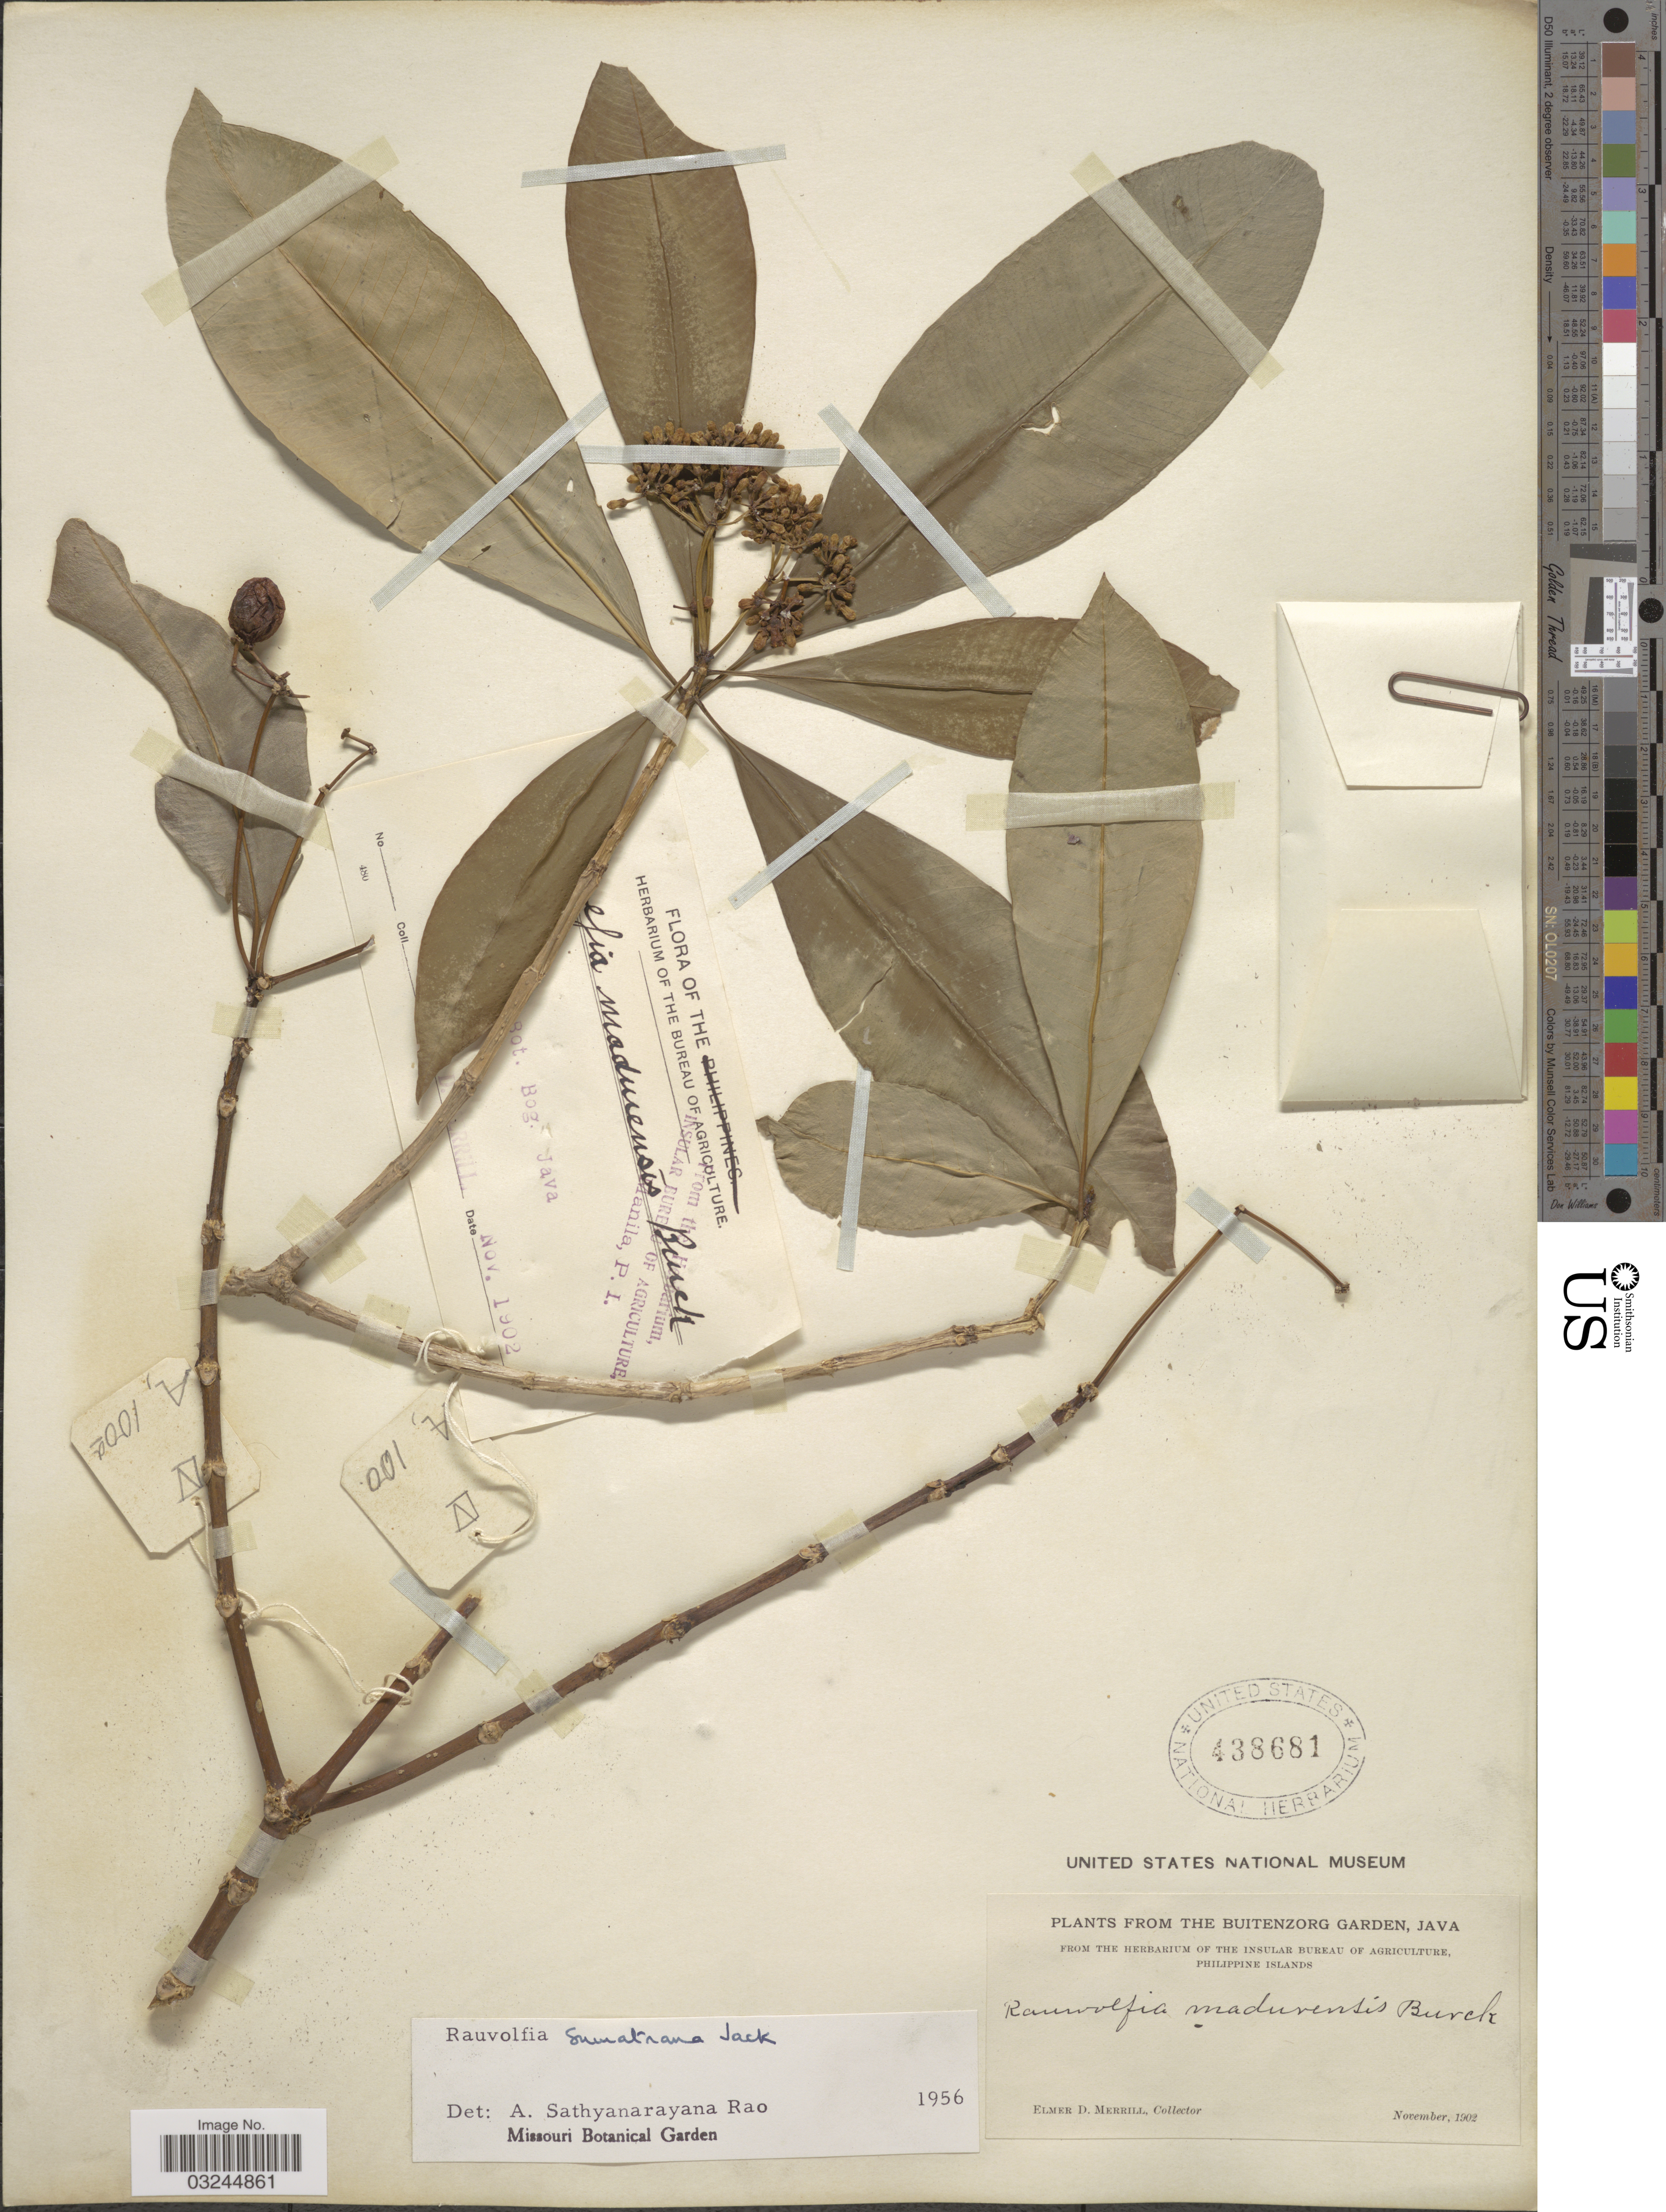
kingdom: Plantae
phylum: Tracheophyta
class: Magnoliopsida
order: Gentianales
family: Apocynaceae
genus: Rauvolfia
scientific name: Rauvolfia sumatrana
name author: Jack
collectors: E. D. Merrill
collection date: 1902-11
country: Indonesia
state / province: Java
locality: Buitenzorg Garden, Java.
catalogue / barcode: US 438681